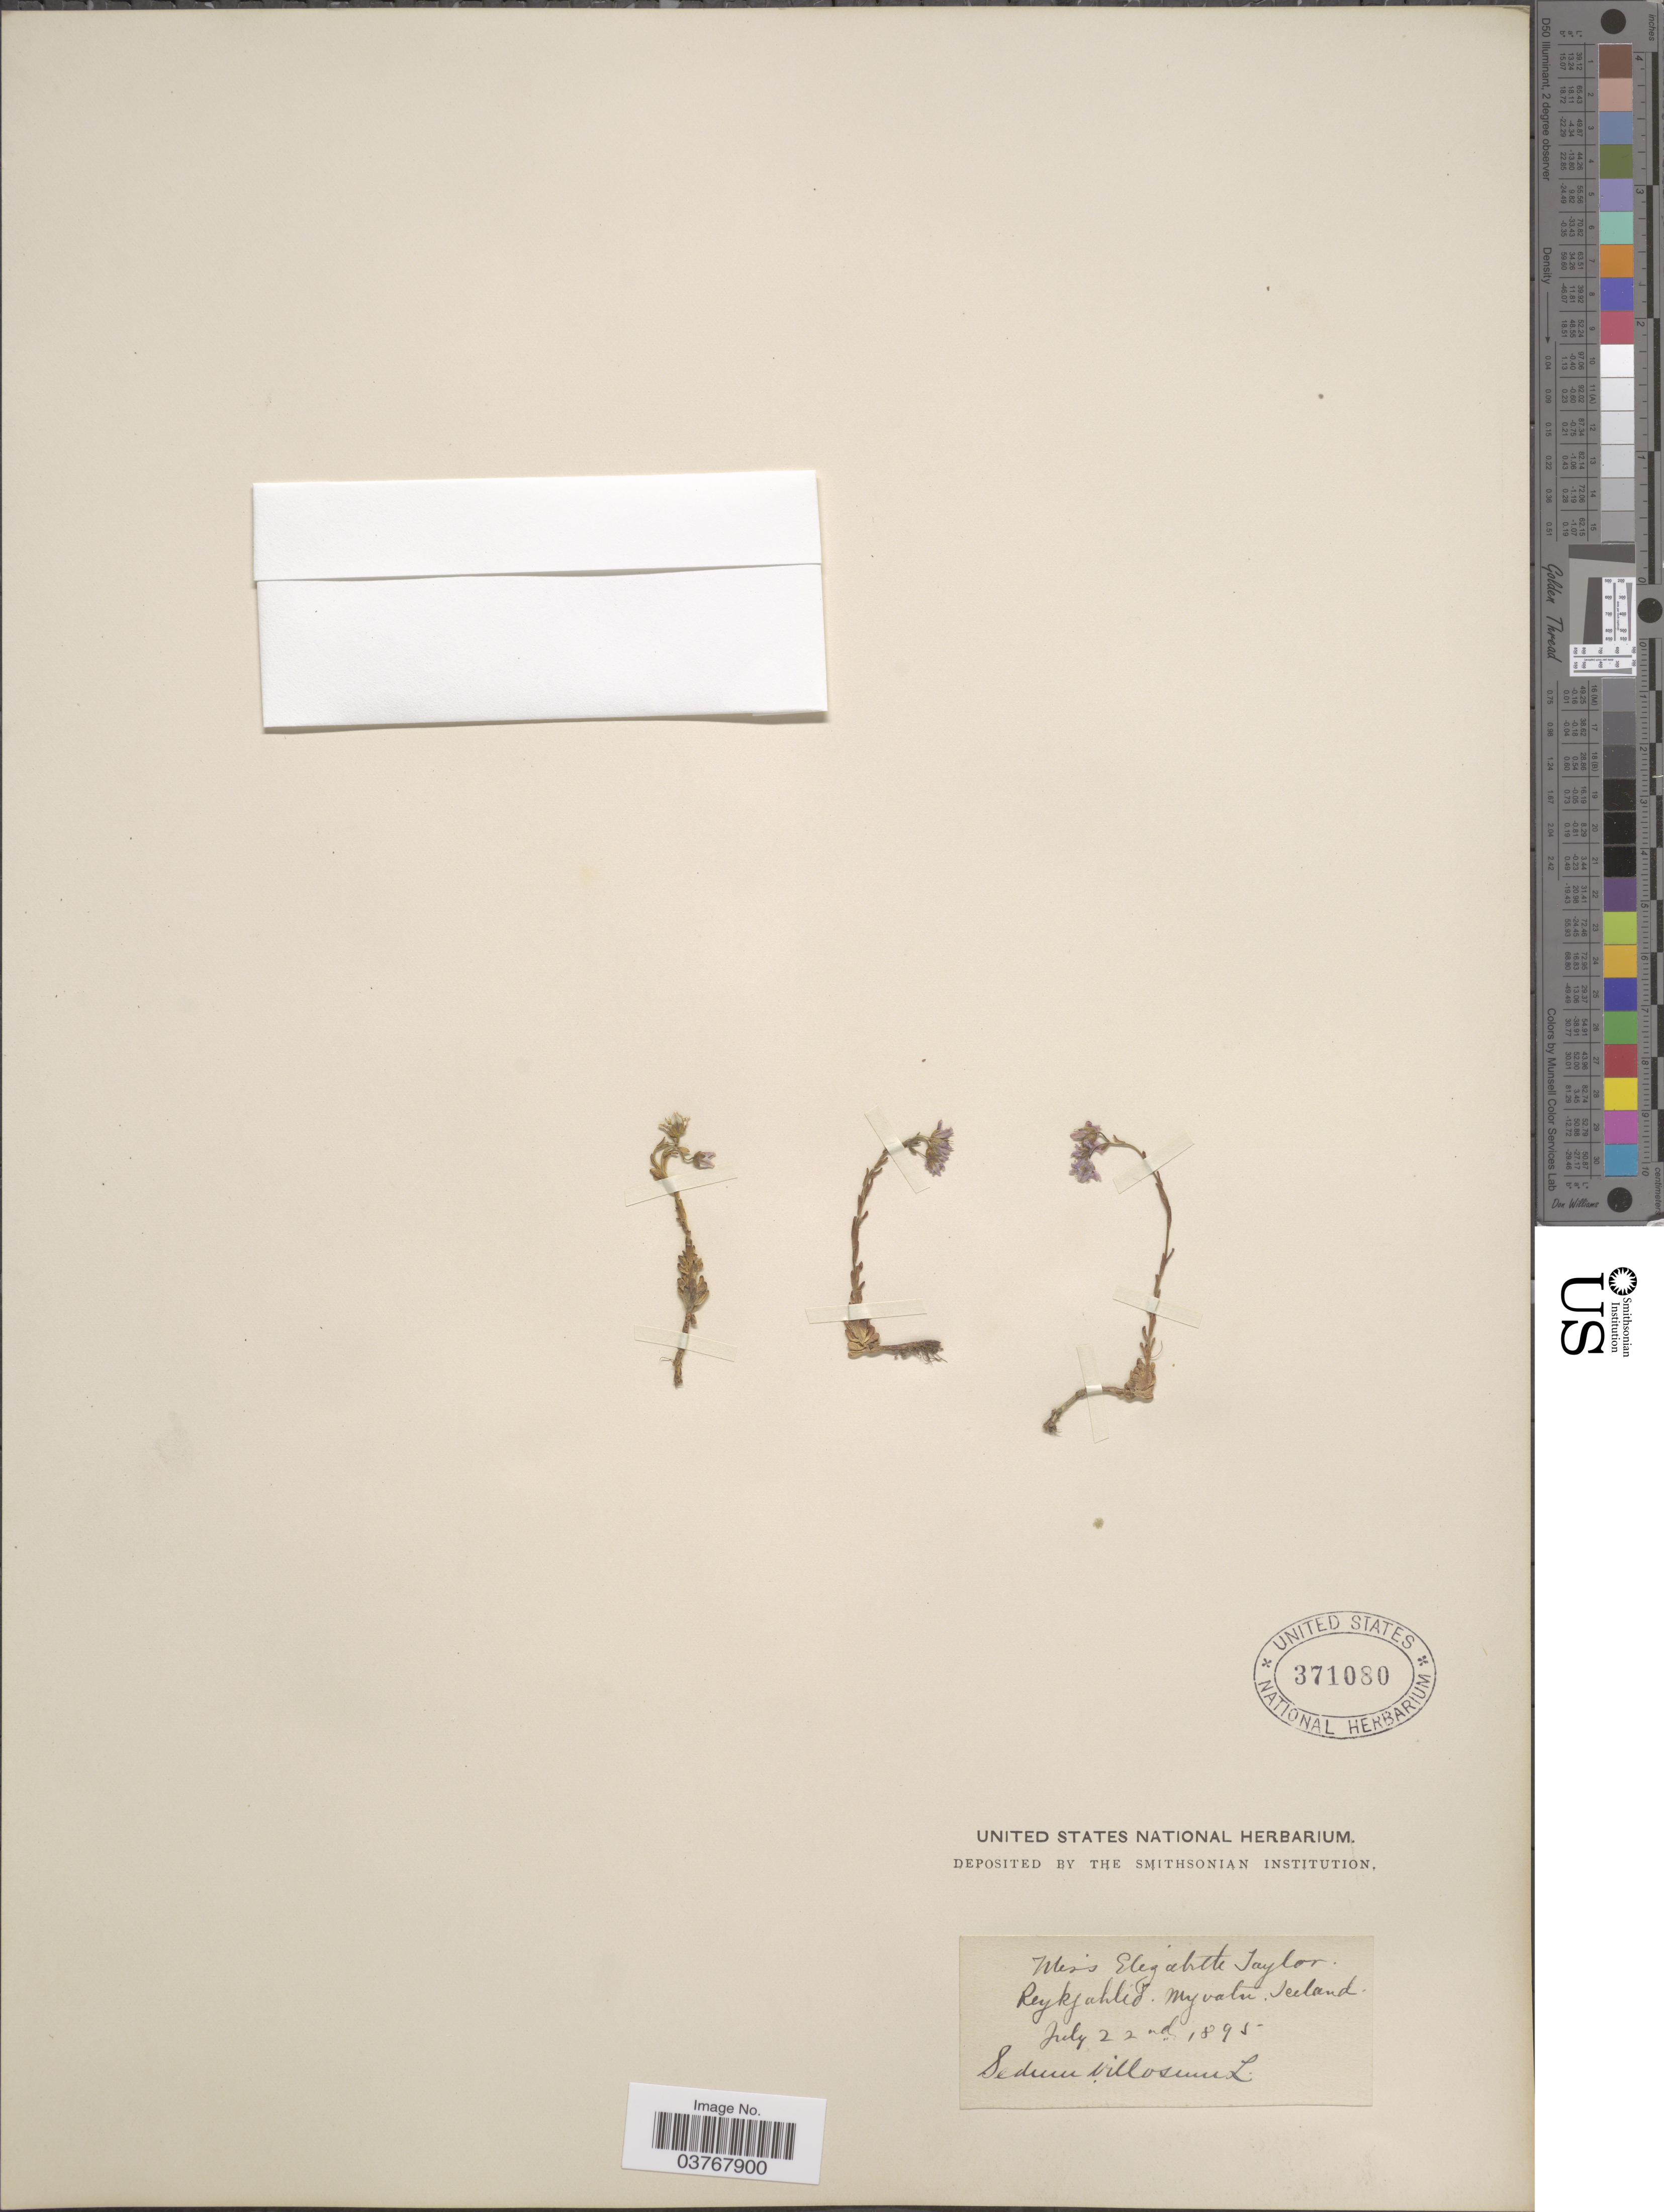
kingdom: Plantae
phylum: Tracheophyta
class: Magnoliopsida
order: Saxifragales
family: Crassulaceae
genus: Sedum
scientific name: Sedum villosum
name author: L.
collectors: E. L. Taylor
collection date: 1895-07-22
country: Iceland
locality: Reykjahli. Myvatu.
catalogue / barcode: US 371080